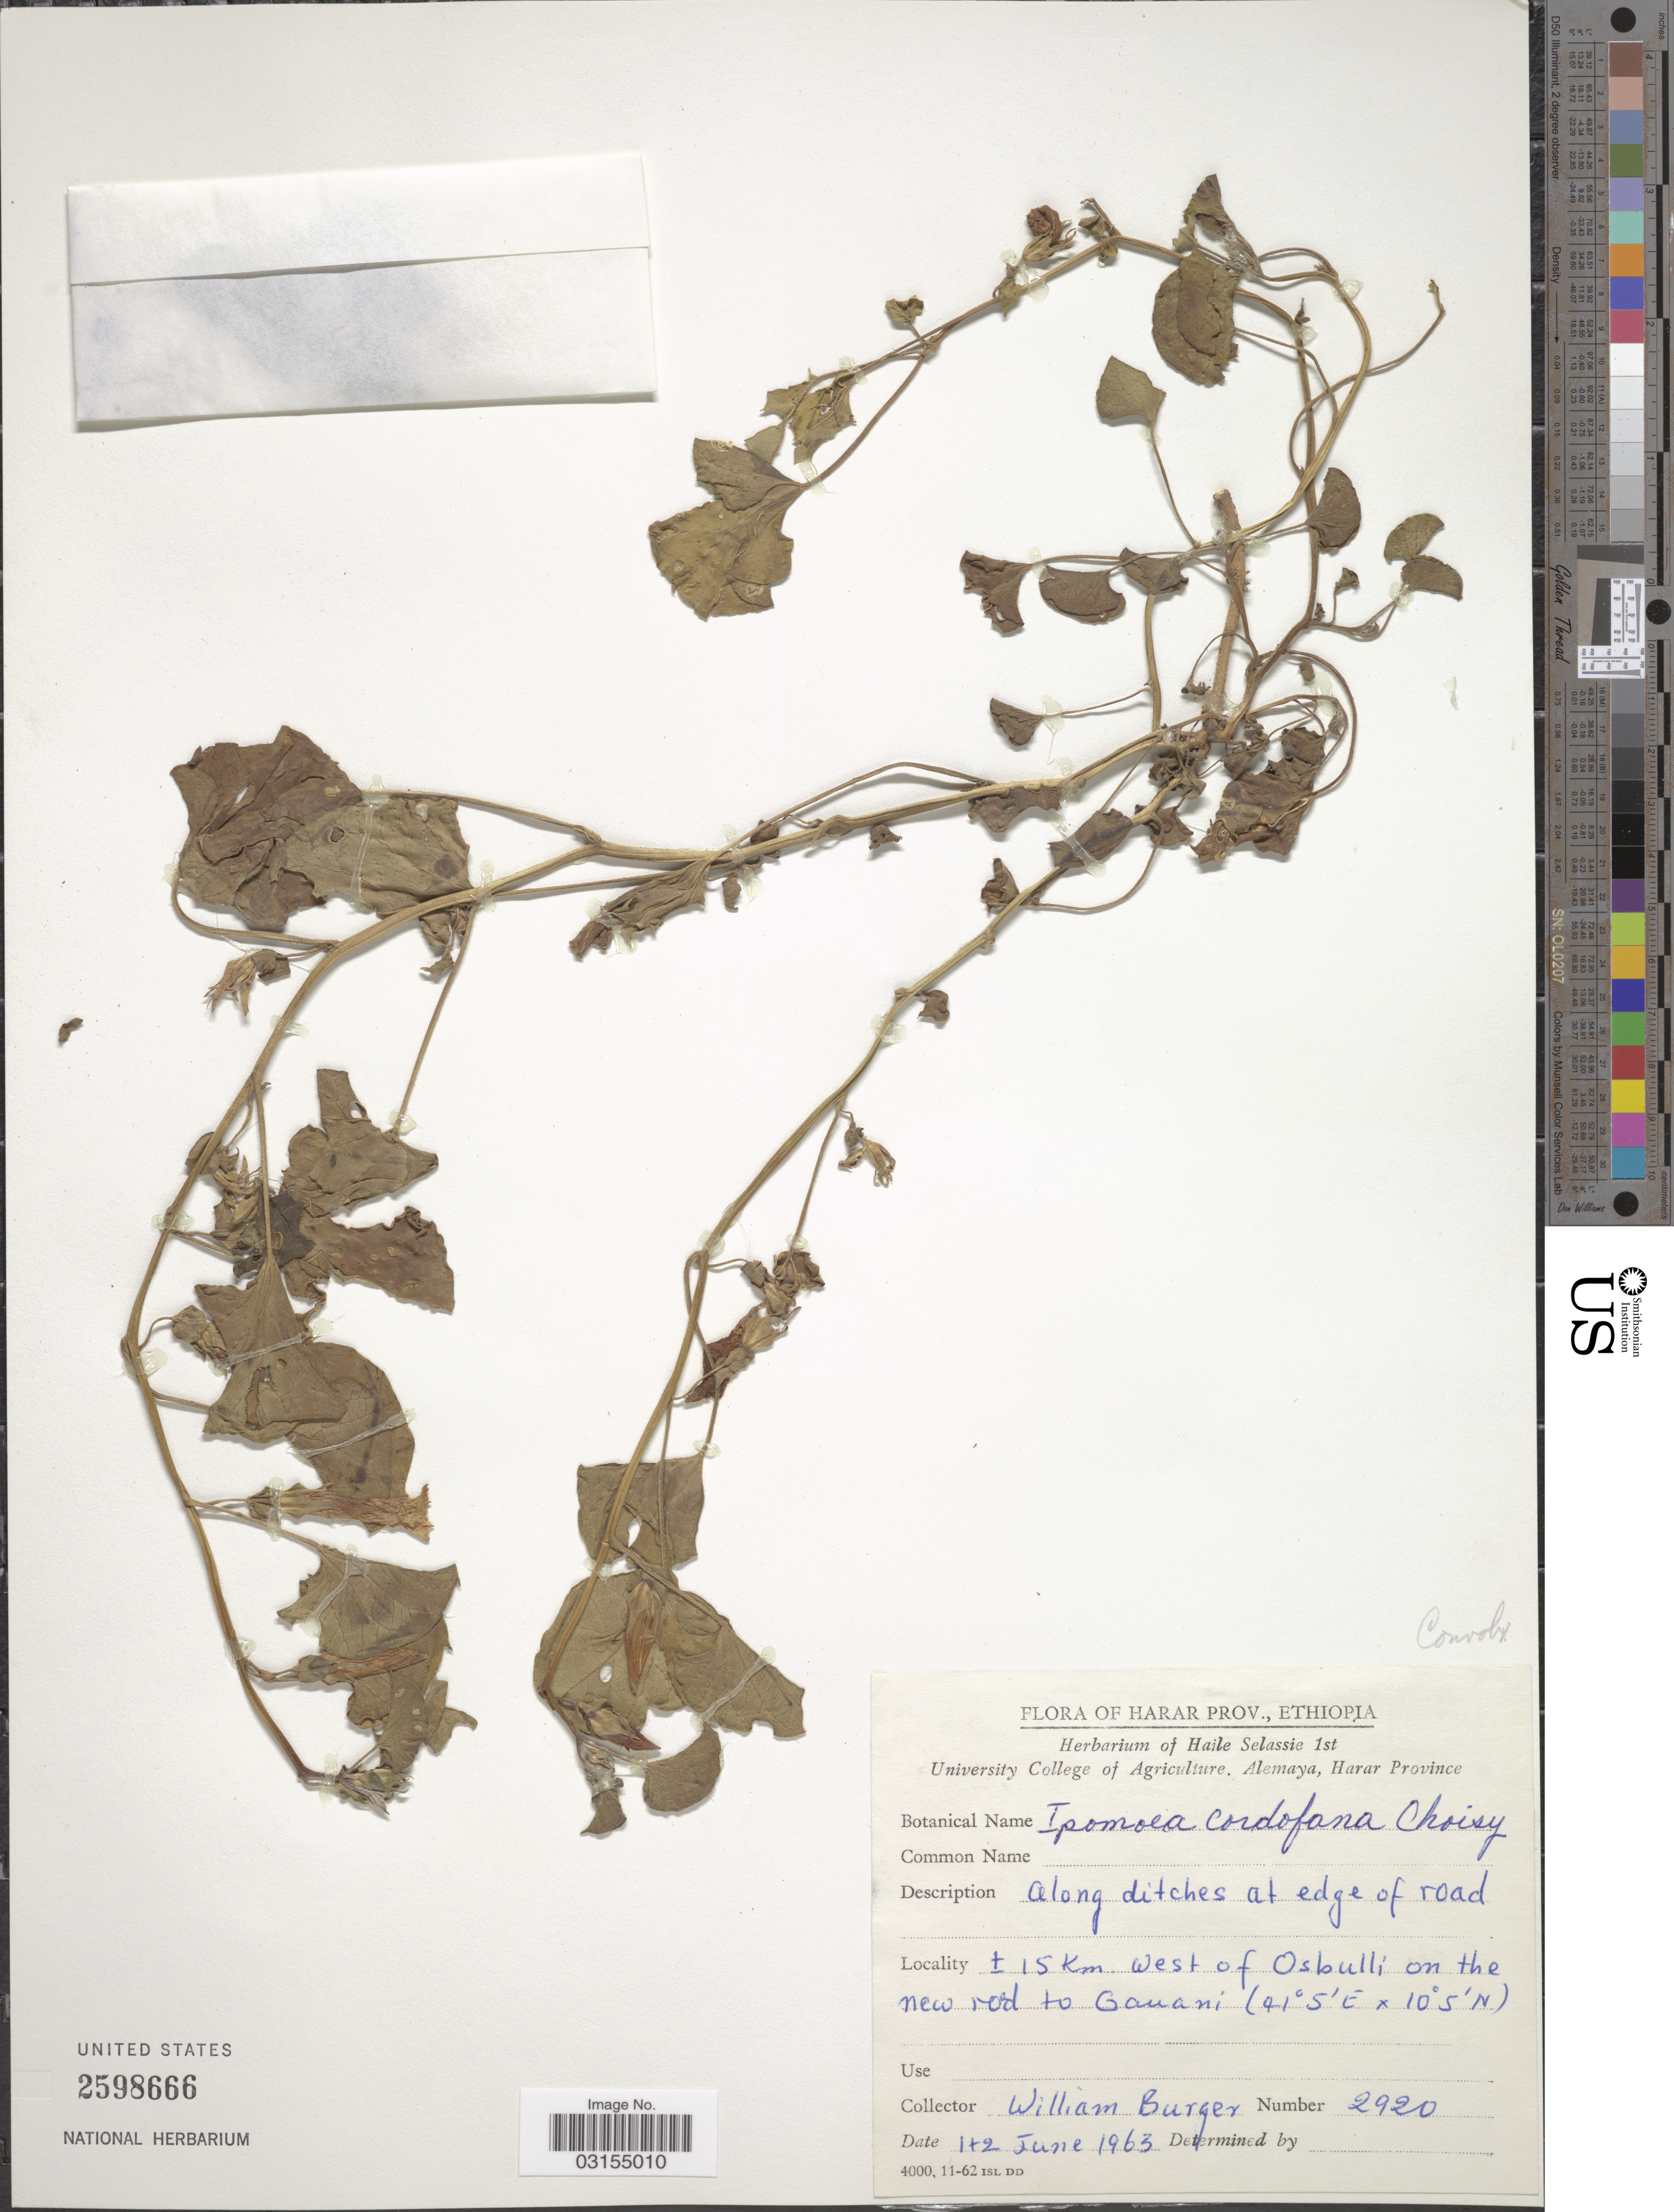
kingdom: Plantae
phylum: Tracheophyta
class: Magnoliopsida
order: Solanales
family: Convolvulaceae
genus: Ipomoea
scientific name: Ipomoea cordofana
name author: Choisy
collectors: W. Burger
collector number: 2920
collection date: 1963-06-01/1963-06-02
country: Ethiopia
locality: Harar Prov. ± 15 Km. West of Osbullí on the new road to Gauani.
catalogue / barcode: US 2598666